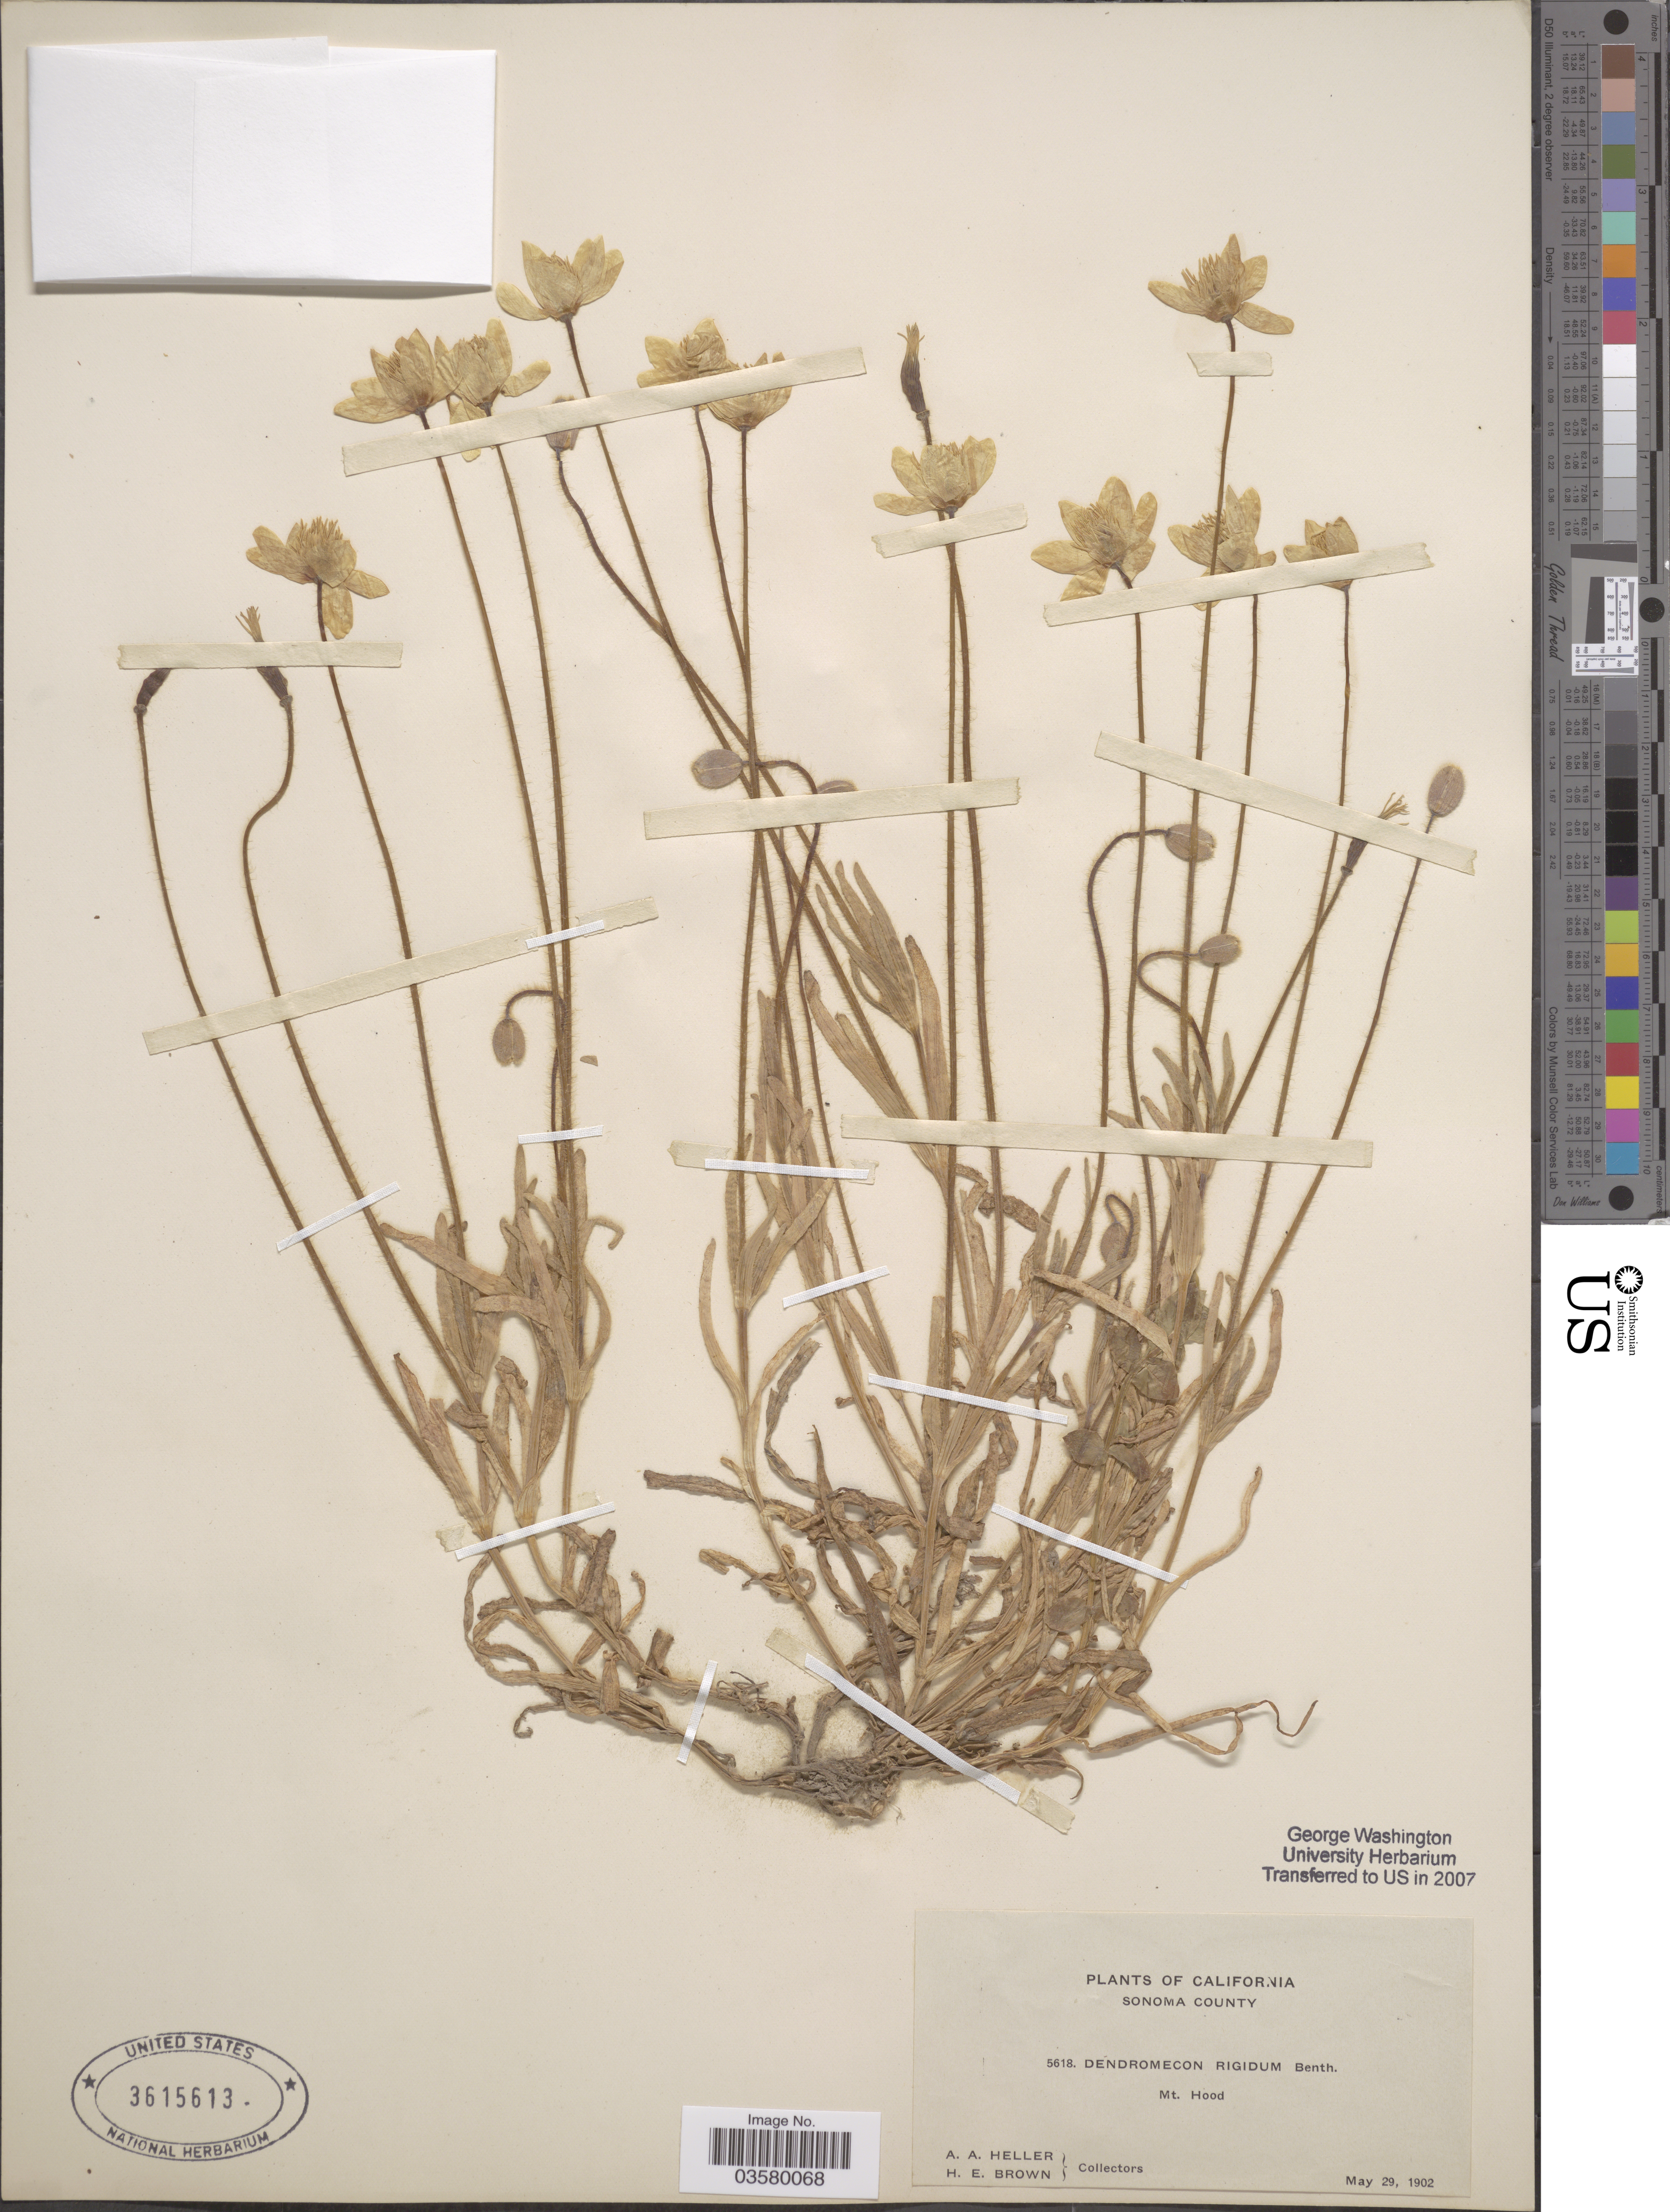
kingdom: Plantae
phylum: Tracheophyta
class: Magnoliopsida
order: Ranunculales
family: Papaveraceae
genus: Dendromecon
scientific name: Dendromecon rigida subsp. rigida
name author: Benth.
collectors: A. A. Heller & H. E. Brown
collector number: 5618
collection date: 1902-05-29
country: United States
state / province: California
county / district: Sonoma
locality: Sonoma County. Mt. Hood.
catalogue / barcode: US 3615613